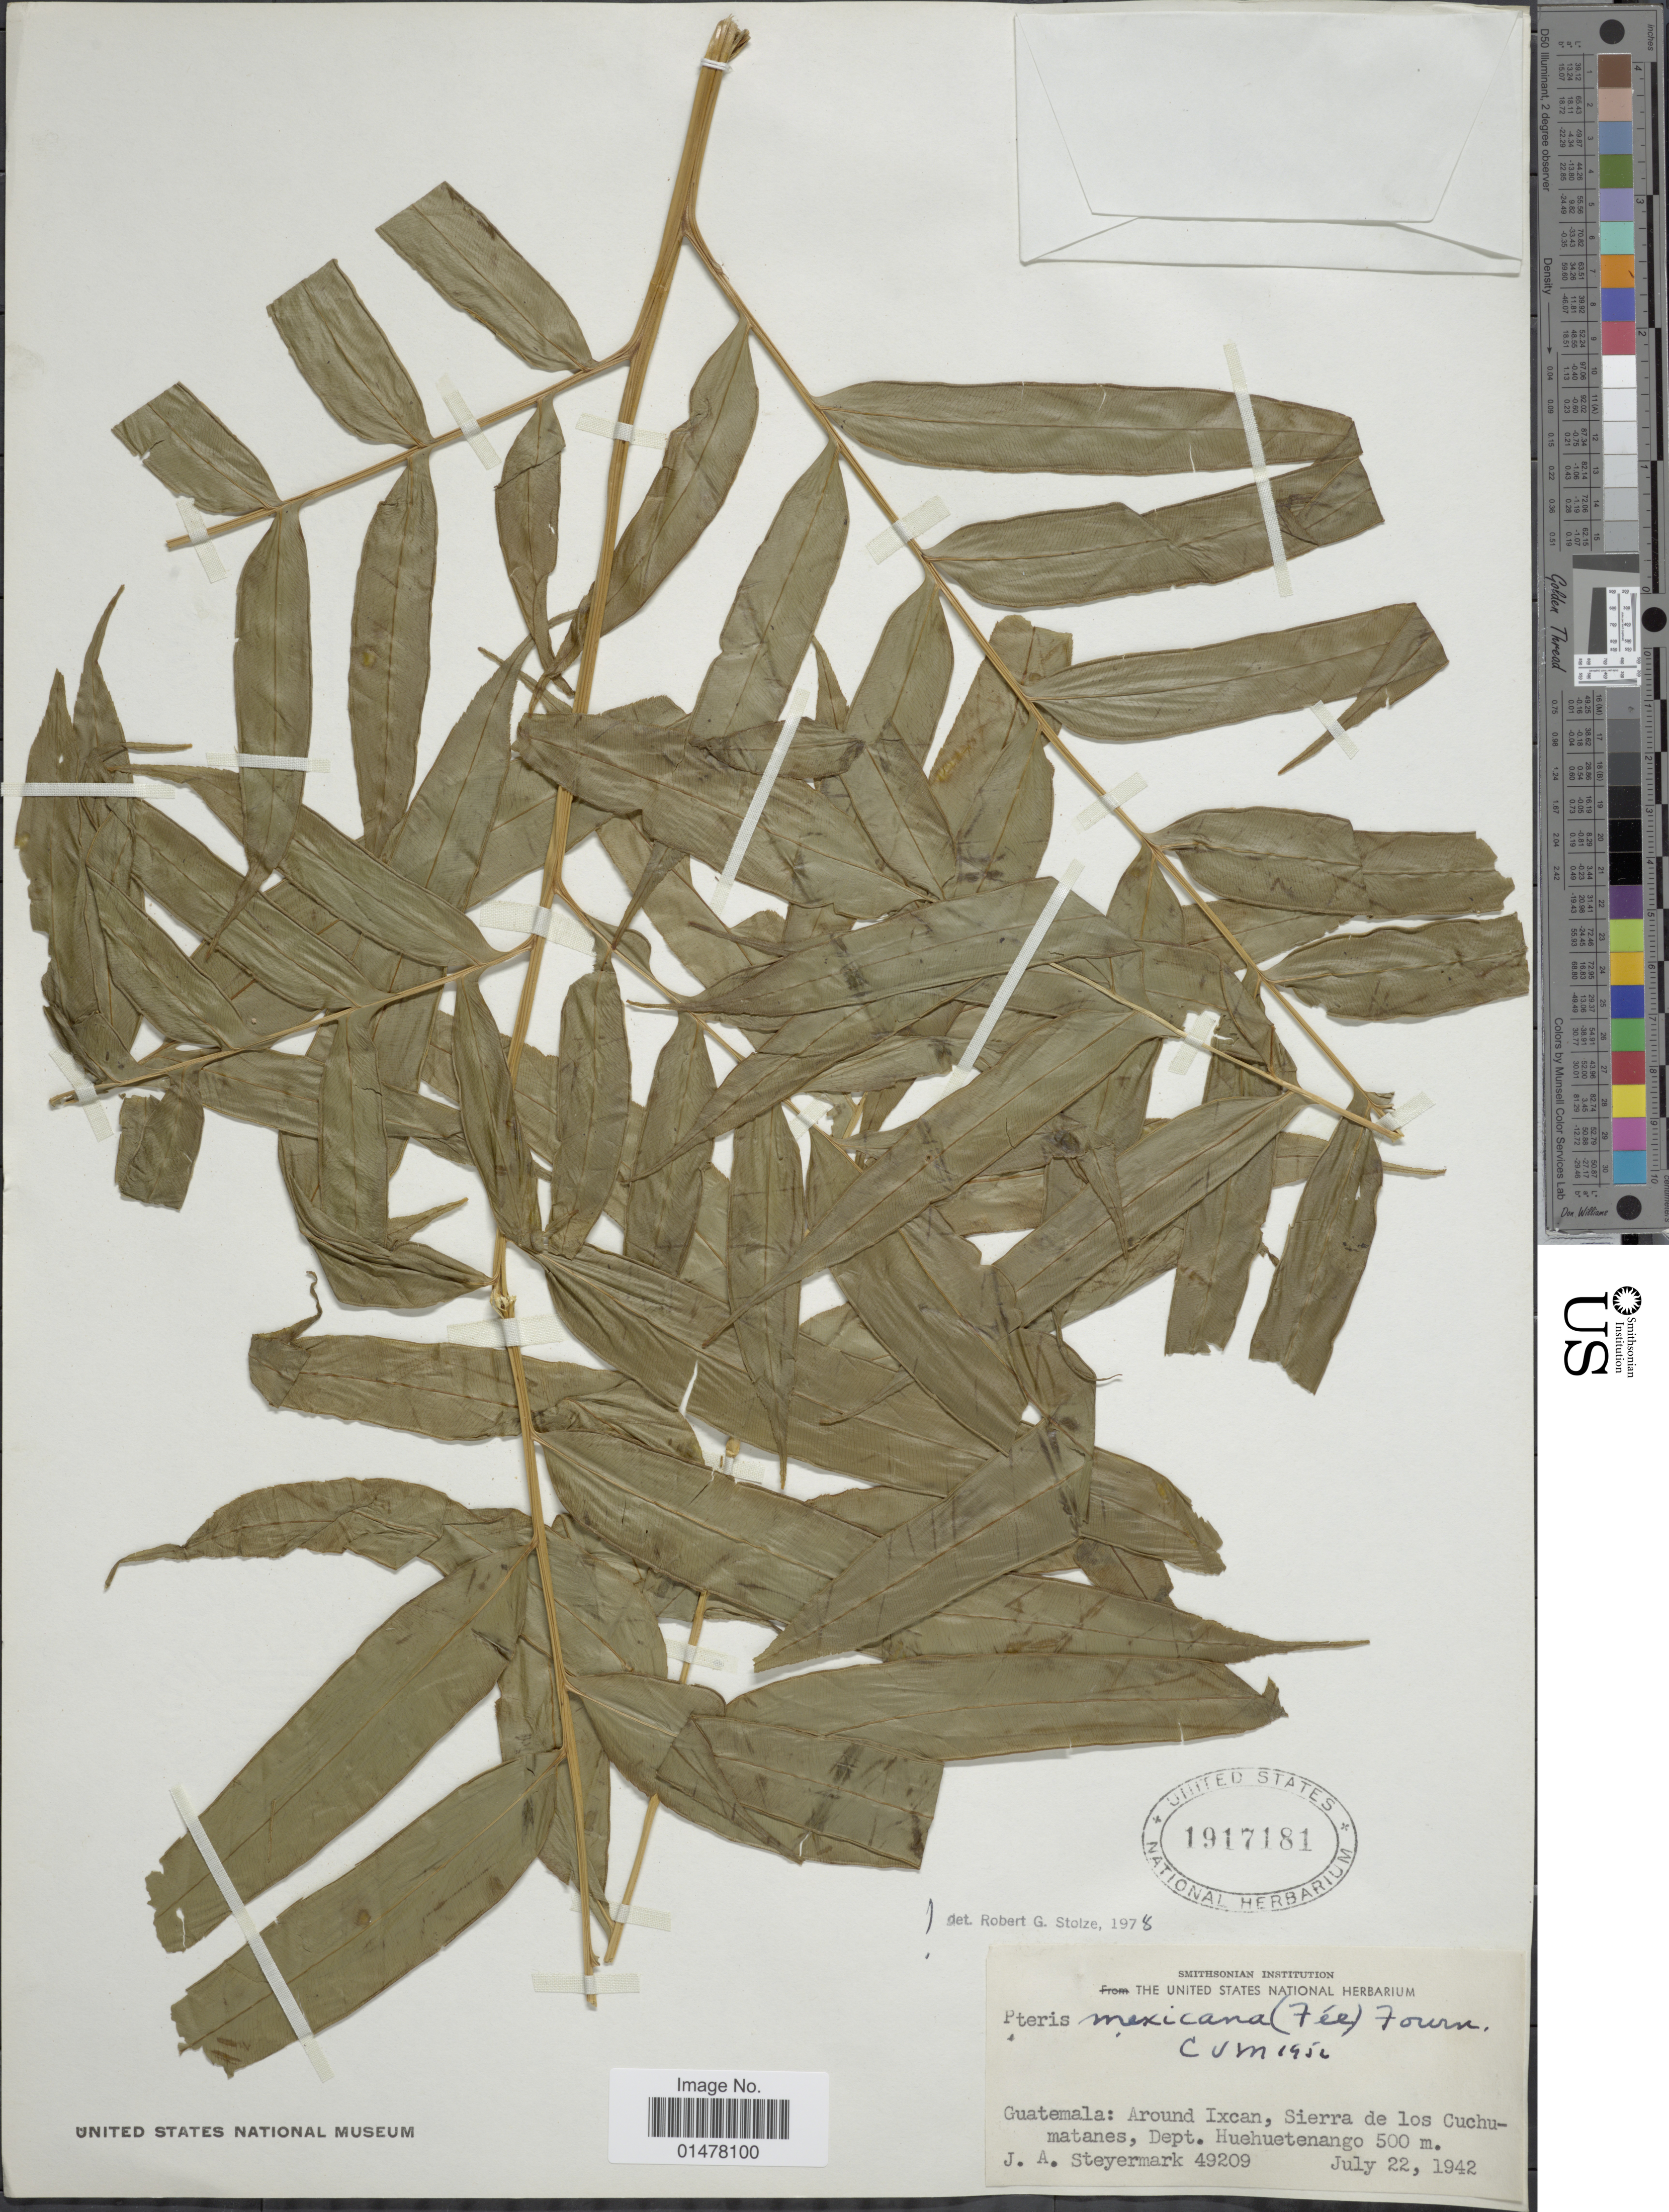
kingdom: Plantae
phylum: Tracheophyta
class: Polypodiopsida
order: Polypodiales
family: Pteridaceae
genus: Pteris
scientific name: Pteris pulchra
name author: Schltdl. & Cham.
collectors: J. Steyermark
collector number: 49209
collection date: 1942-07-22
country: Guatemala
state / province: Huehuetenango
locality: Guatamala: Around Ixcan, Sierra de los Cuchumatanes, Dept. Huehuetenengo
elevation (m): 500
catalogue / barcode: US 1917181